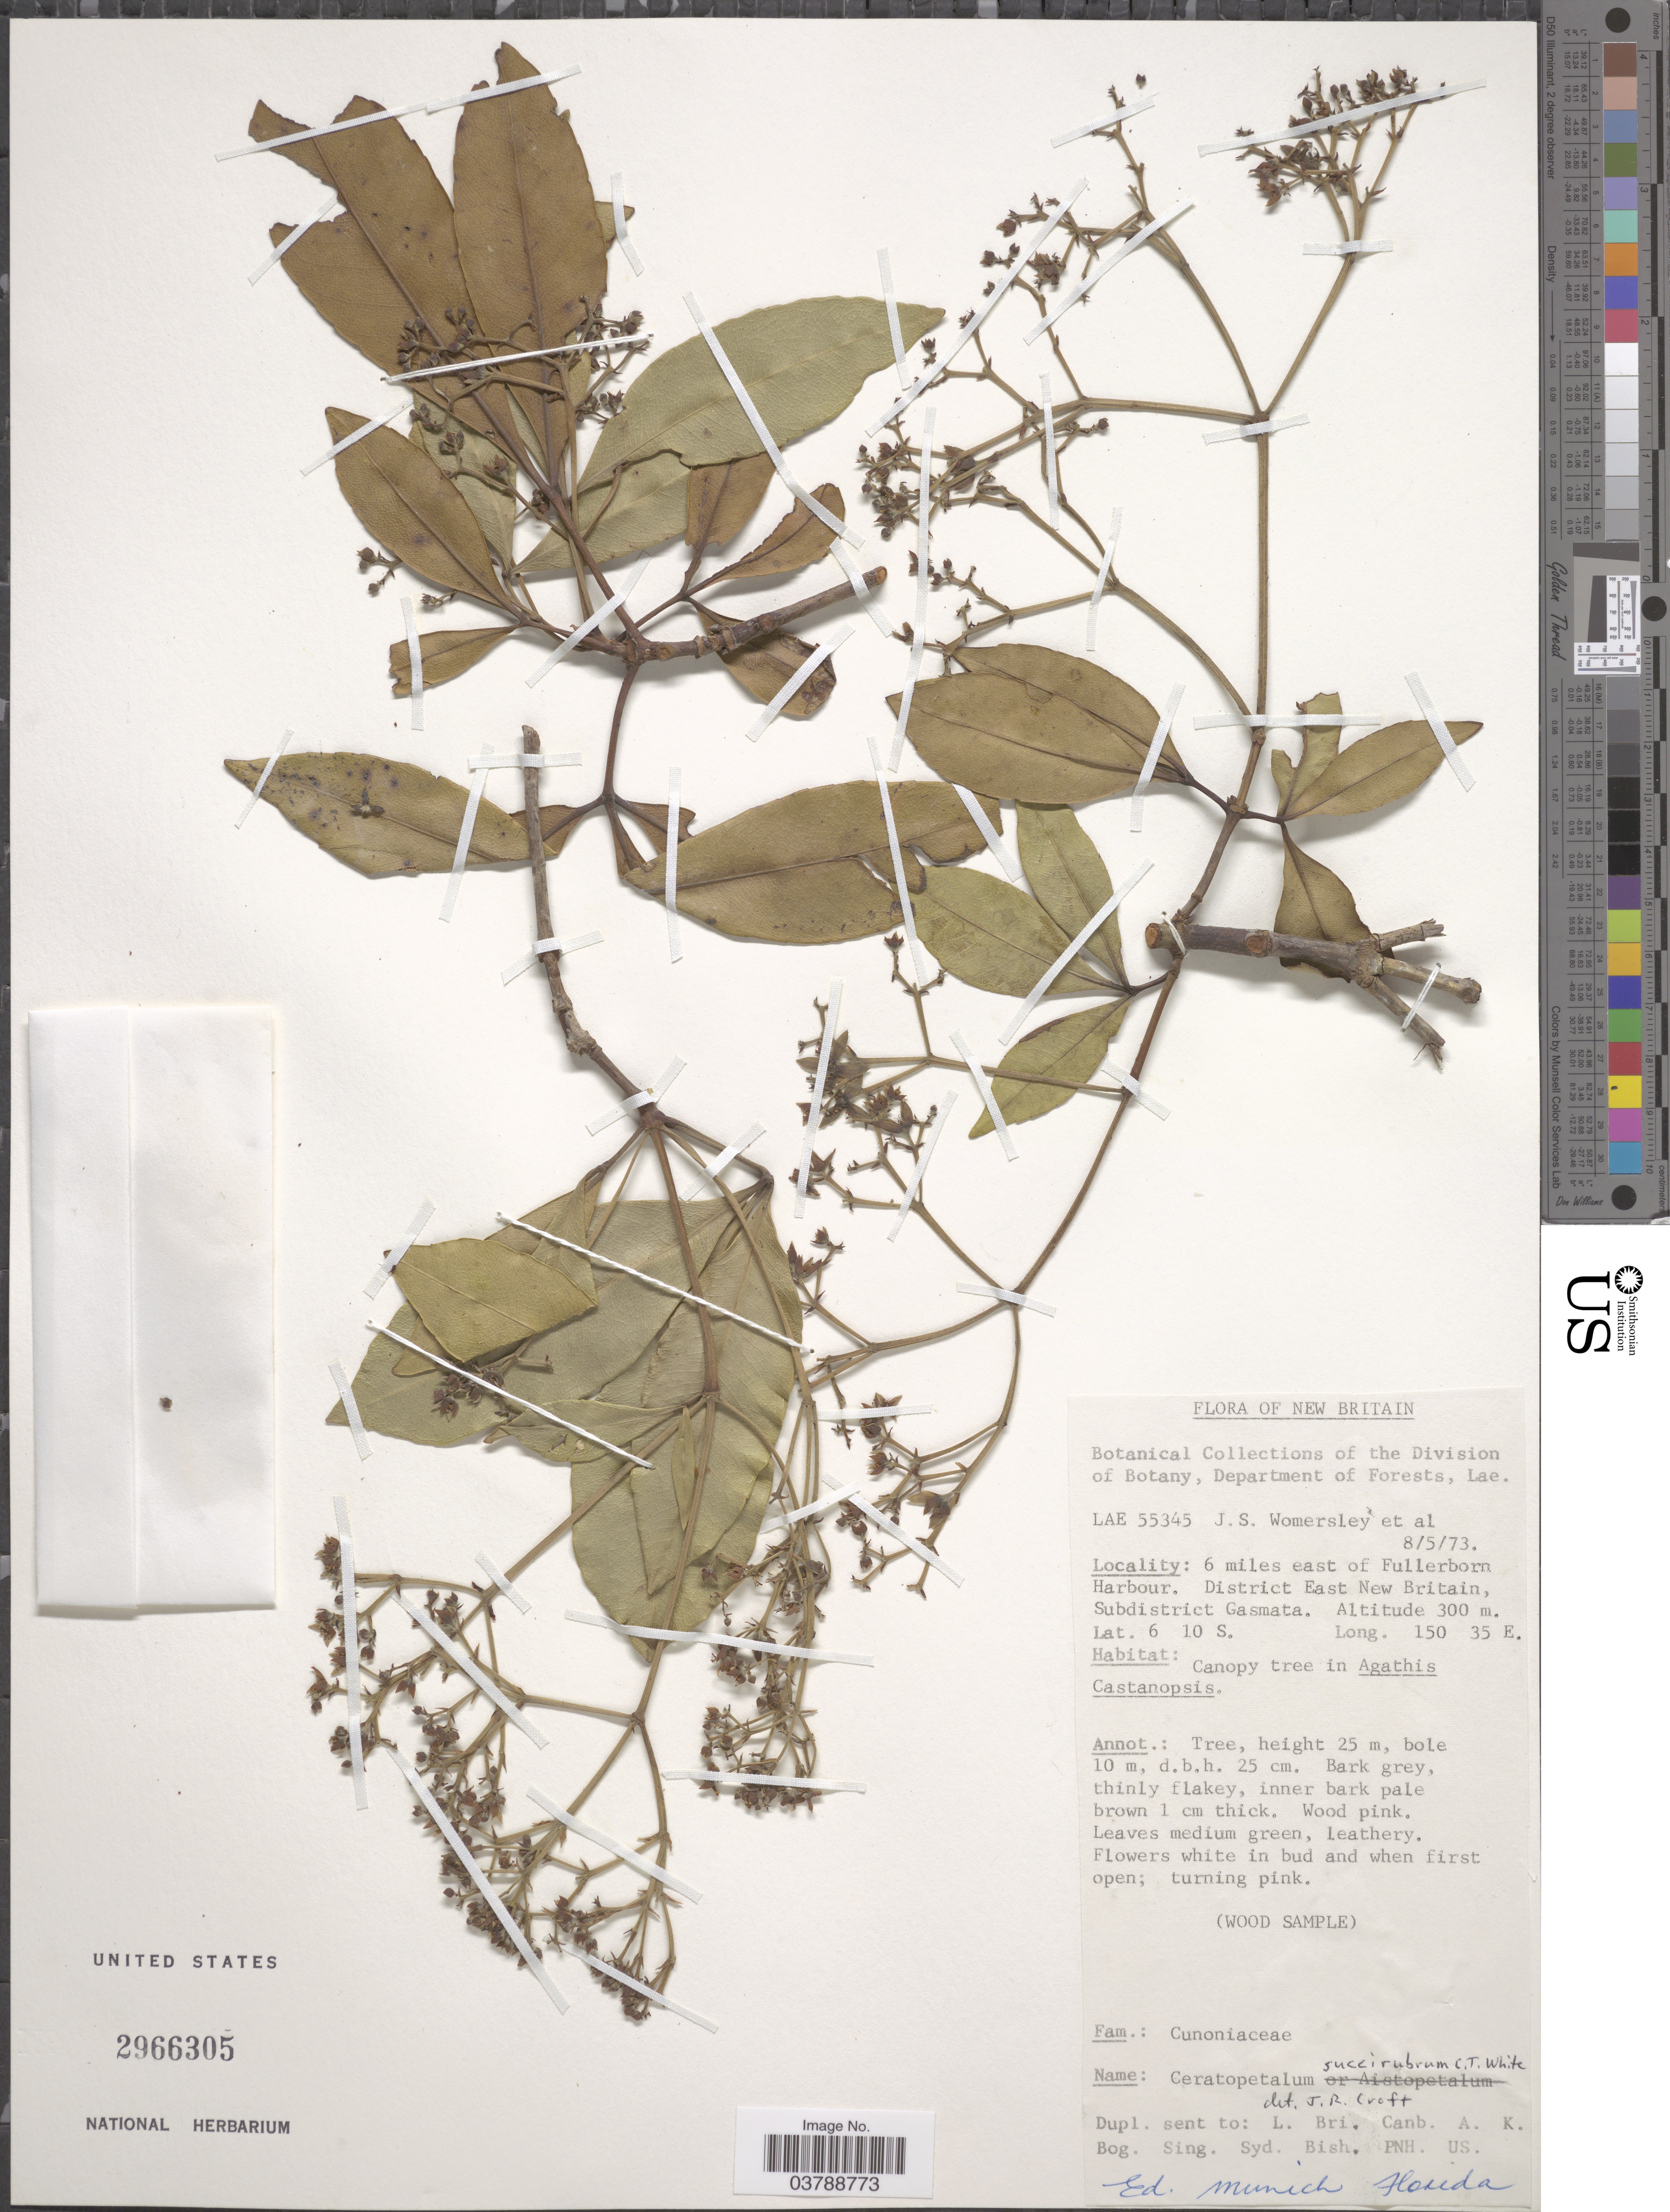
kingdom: Plantae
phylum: Tracheophyta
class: Magnoliopsida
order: Oxalidales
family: Cunoniaceae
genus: Ceratopetalum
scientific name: Ceratopetalum succirubrum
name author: C.T. White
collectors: J. S. Womersley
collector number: LAE55345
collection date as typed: Transcribed d/m/y: 8/5/73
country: Papua New Guinea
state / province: East New Britain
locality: New Britain. 6 miles east of Fullerborn Harbour. District East New Britain, Subdistrict Gasmata.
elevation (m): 300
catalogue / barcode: US 2966305